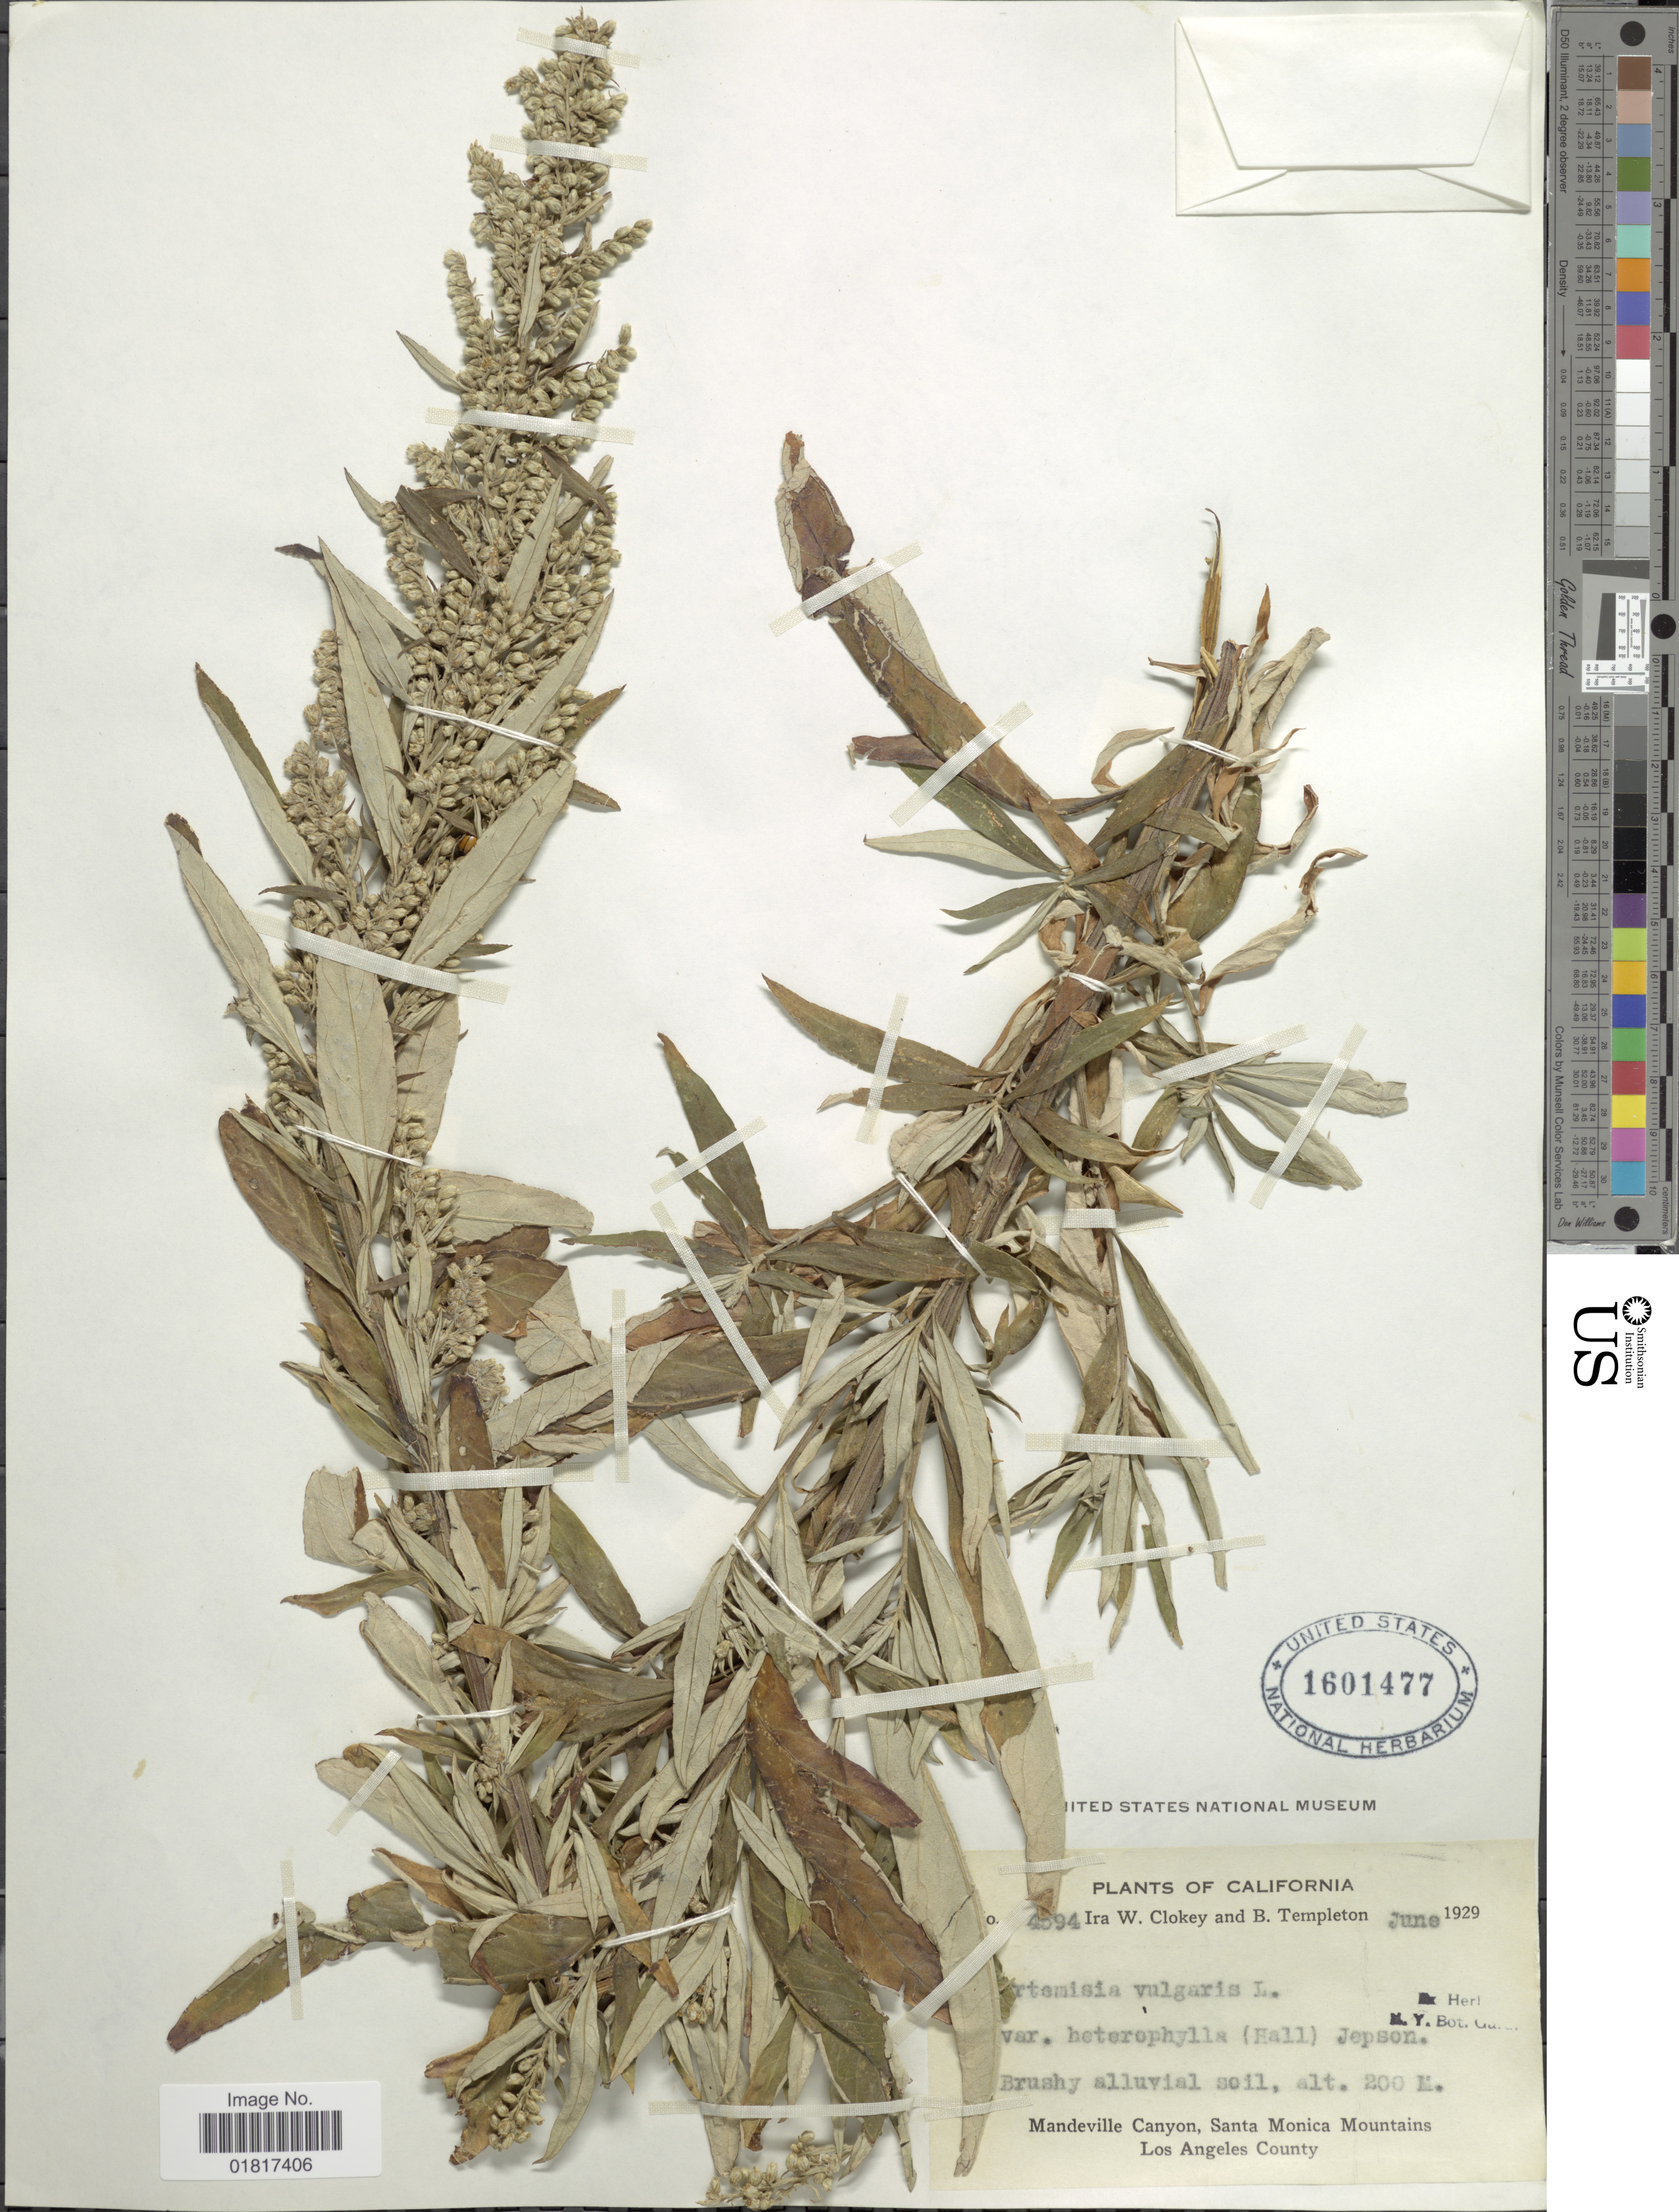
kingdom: Plantae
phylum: Tracheophyta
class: Magnoliopsida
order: Asterales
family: Asteraceae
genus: Artemisia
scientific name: Artemisia vulgaris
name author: L.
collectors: I. W. Clokey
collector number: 4594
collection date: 1929-06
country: United States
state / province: California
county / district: Los Angeles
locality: Brushy alluvial soil, Mandeville Canyon, Santa Monica Mountains Los Angel Angeles County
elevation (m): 200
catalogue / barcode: US 1601477